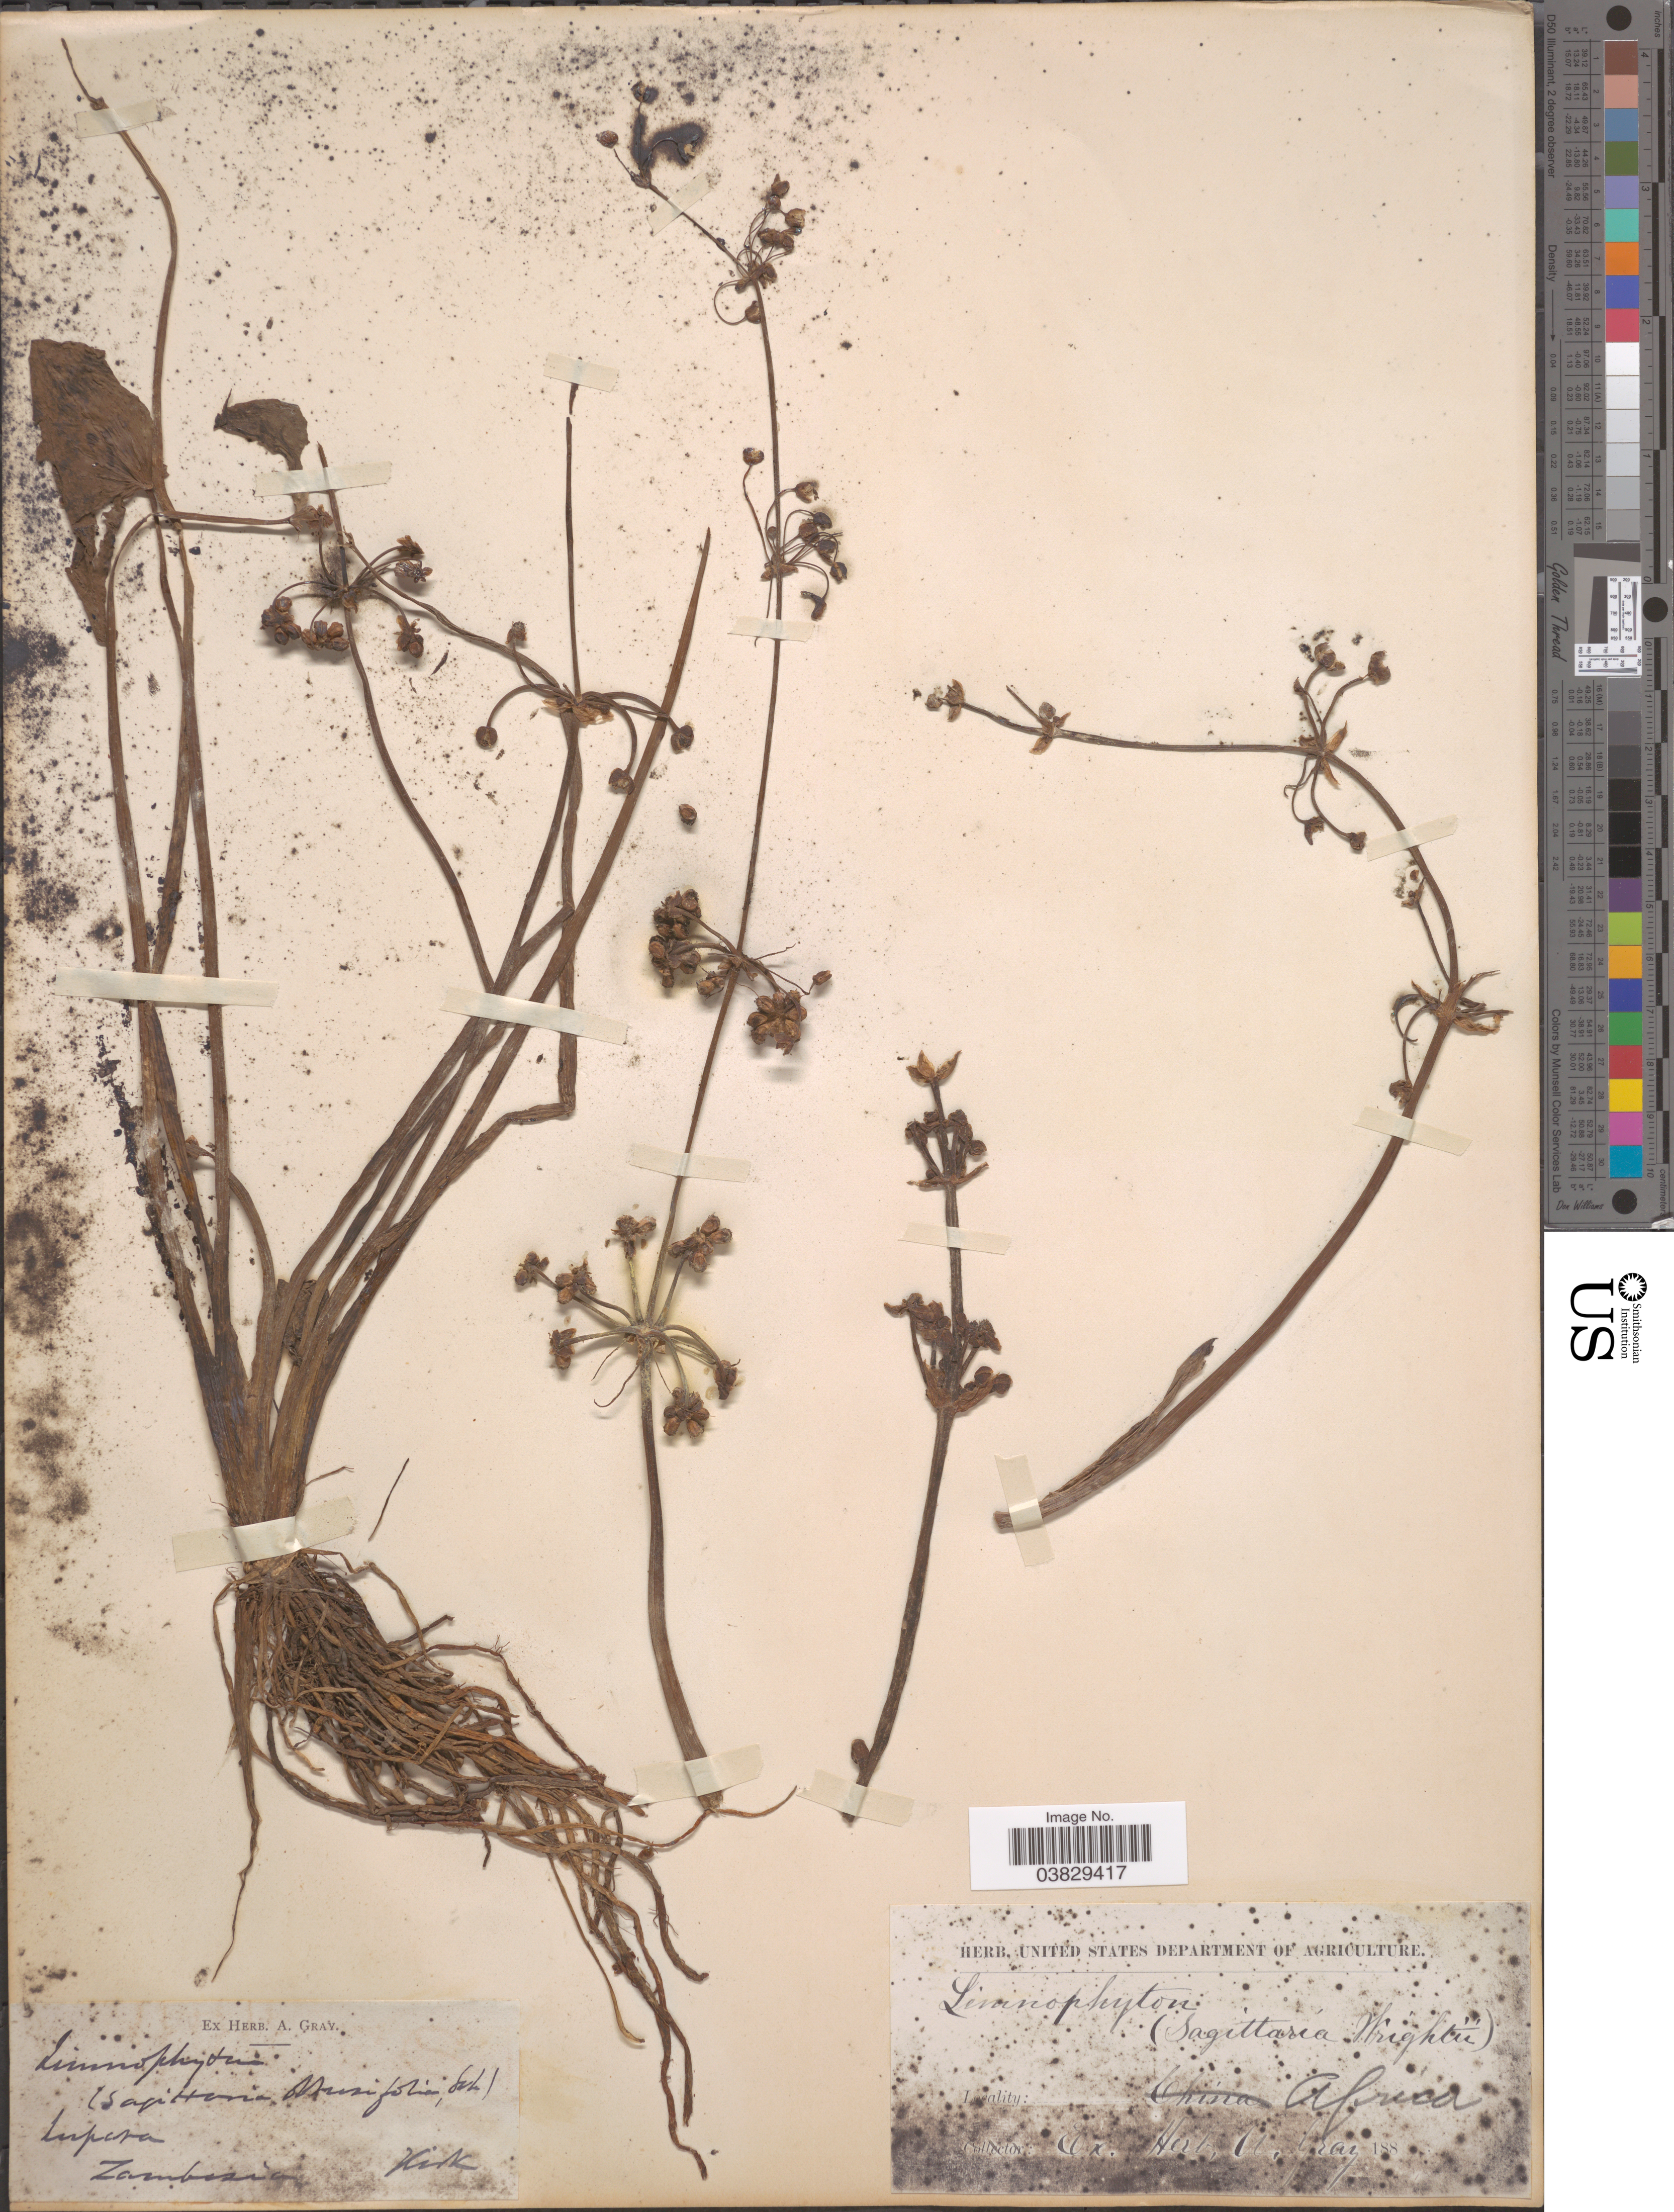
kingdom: Plantae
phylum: Tracheophyta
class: Liliopsida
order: Alismatales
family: Alismataceae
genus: Limnophyton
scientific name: Limnophyton sp.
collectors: ex Herb. A. Gray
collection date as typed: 188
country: Mozambique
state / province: Zambezia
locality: Inpera. [interpreted] [unsure placement]